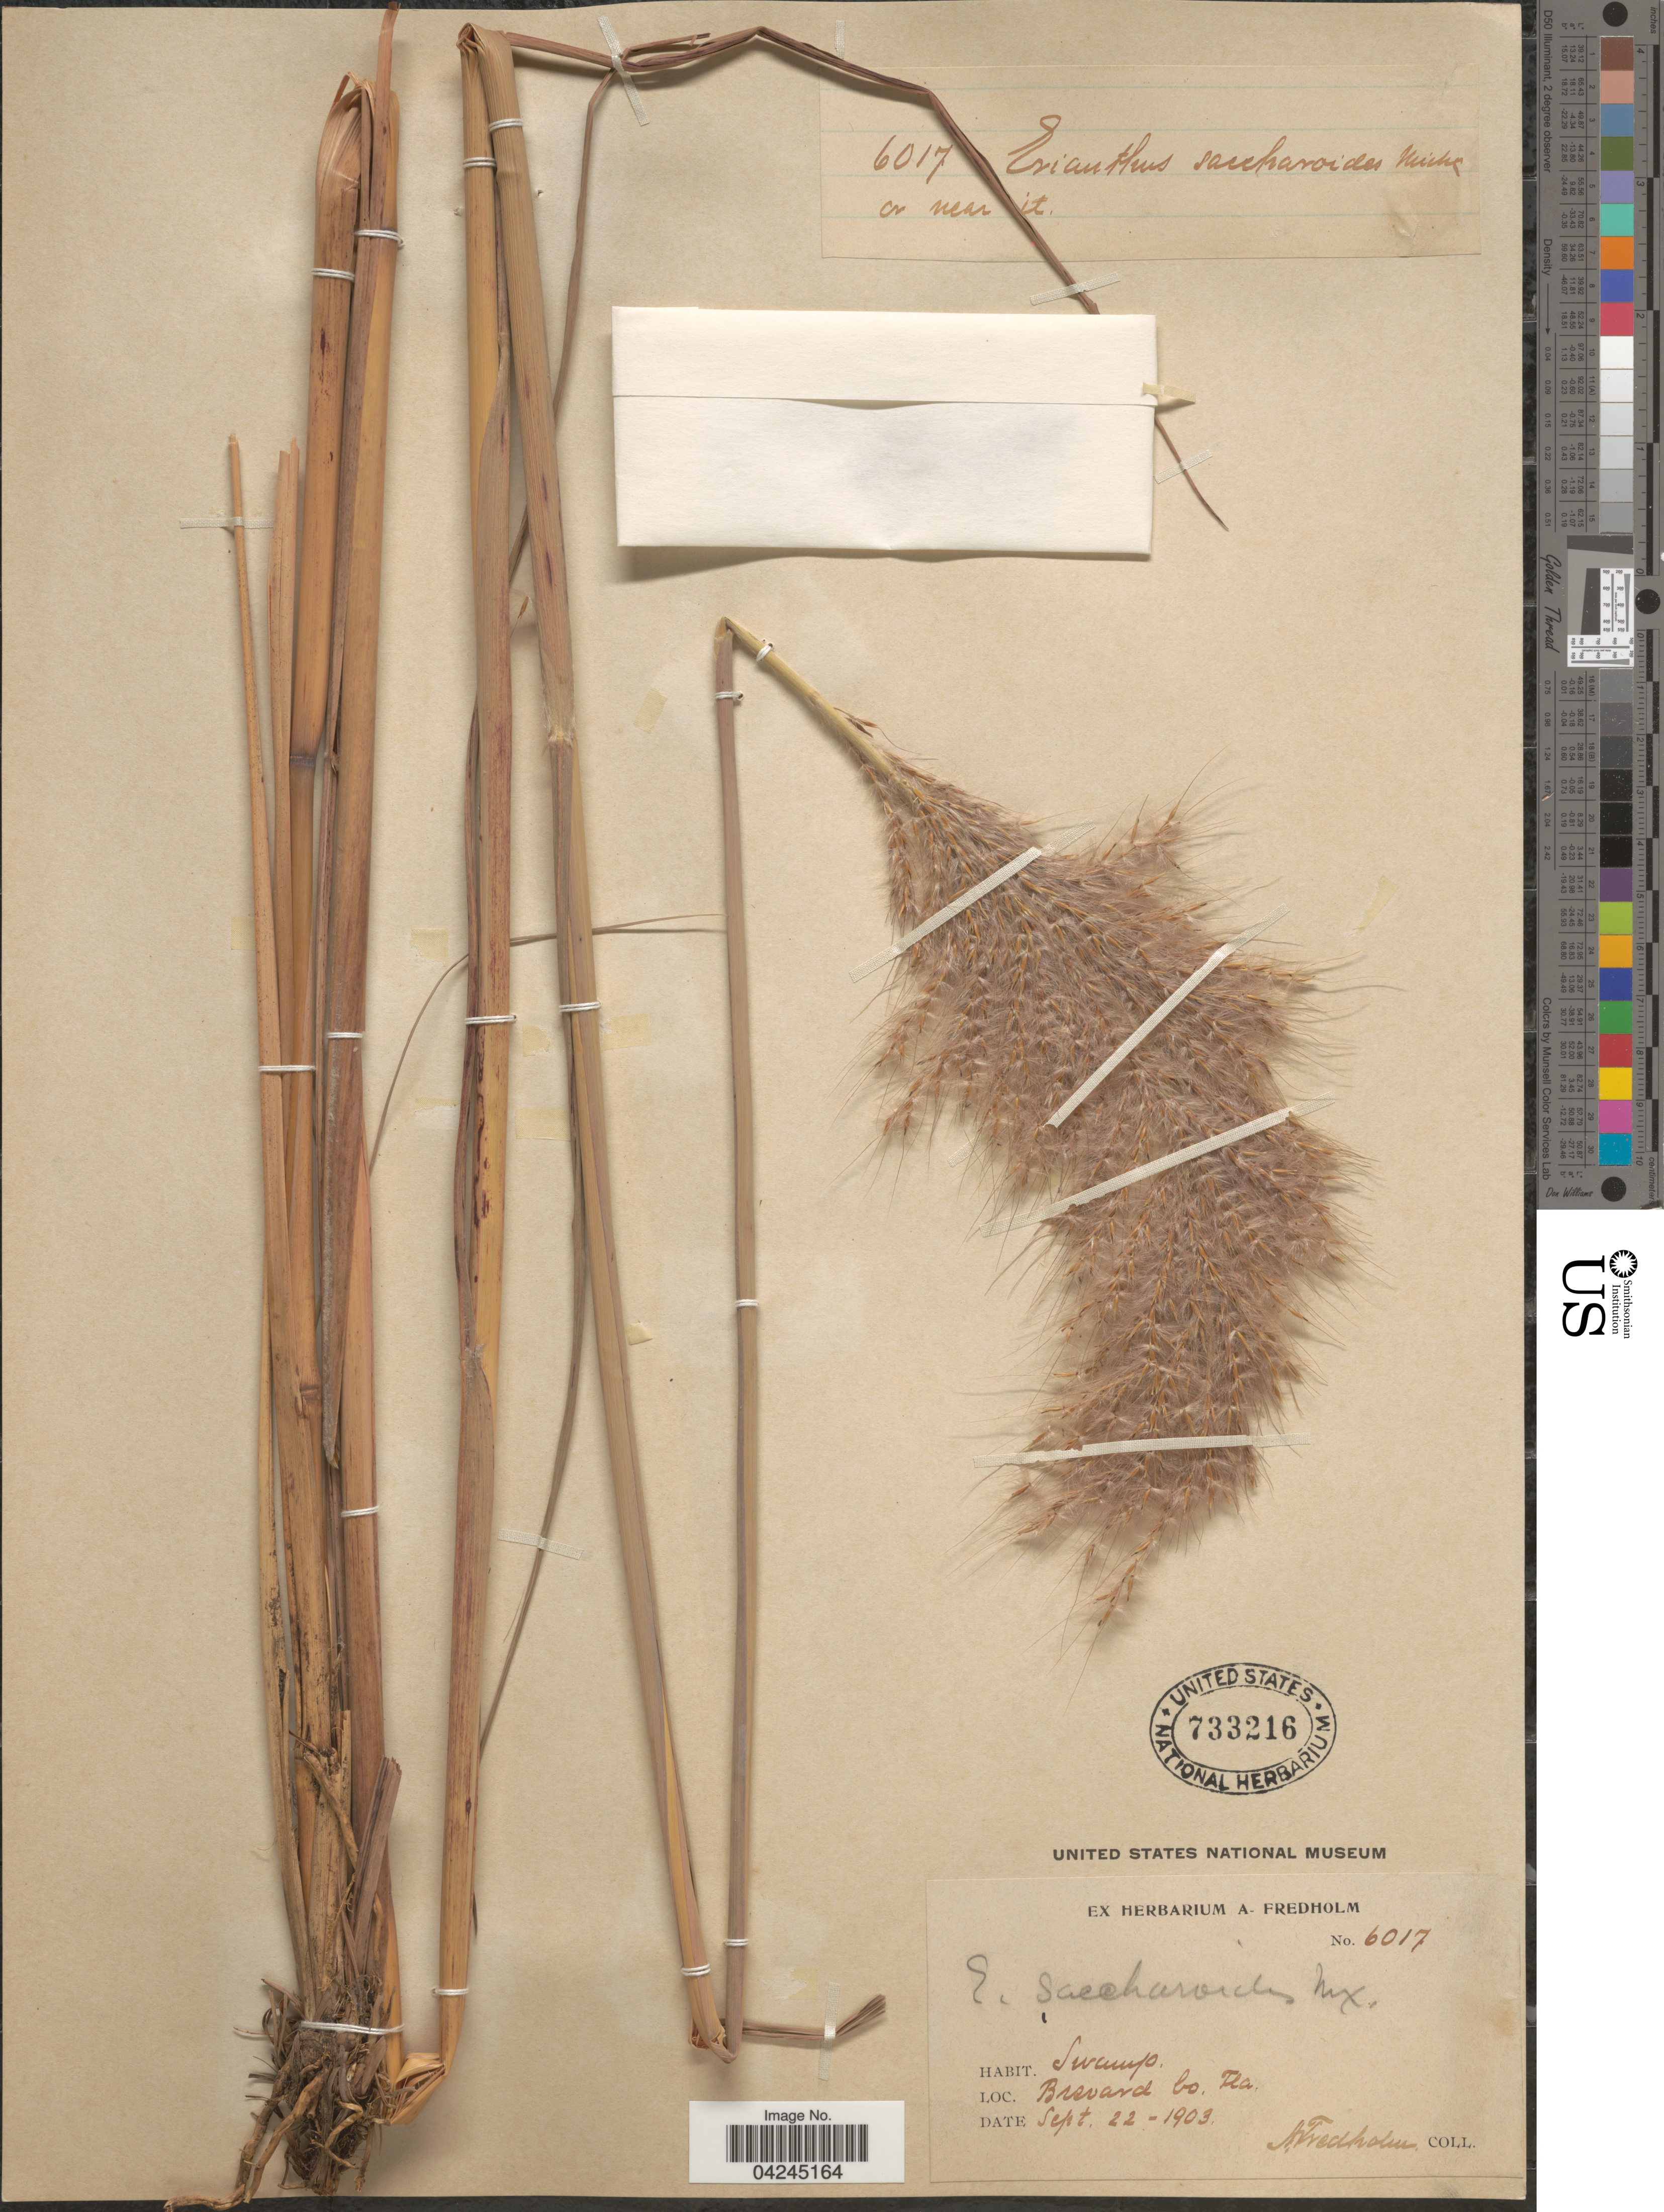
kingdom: Plantae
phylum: Tracheophyta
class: Liliopsida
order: Poales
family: Poaceae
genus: Erianthus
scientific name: Erianthus giganteus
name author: (Walter) P. Beauv.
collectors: A. Fredholm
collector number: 6017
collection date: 1903-09-22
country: United States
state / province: Florida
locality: Brevard Co.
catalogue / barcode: US 733216